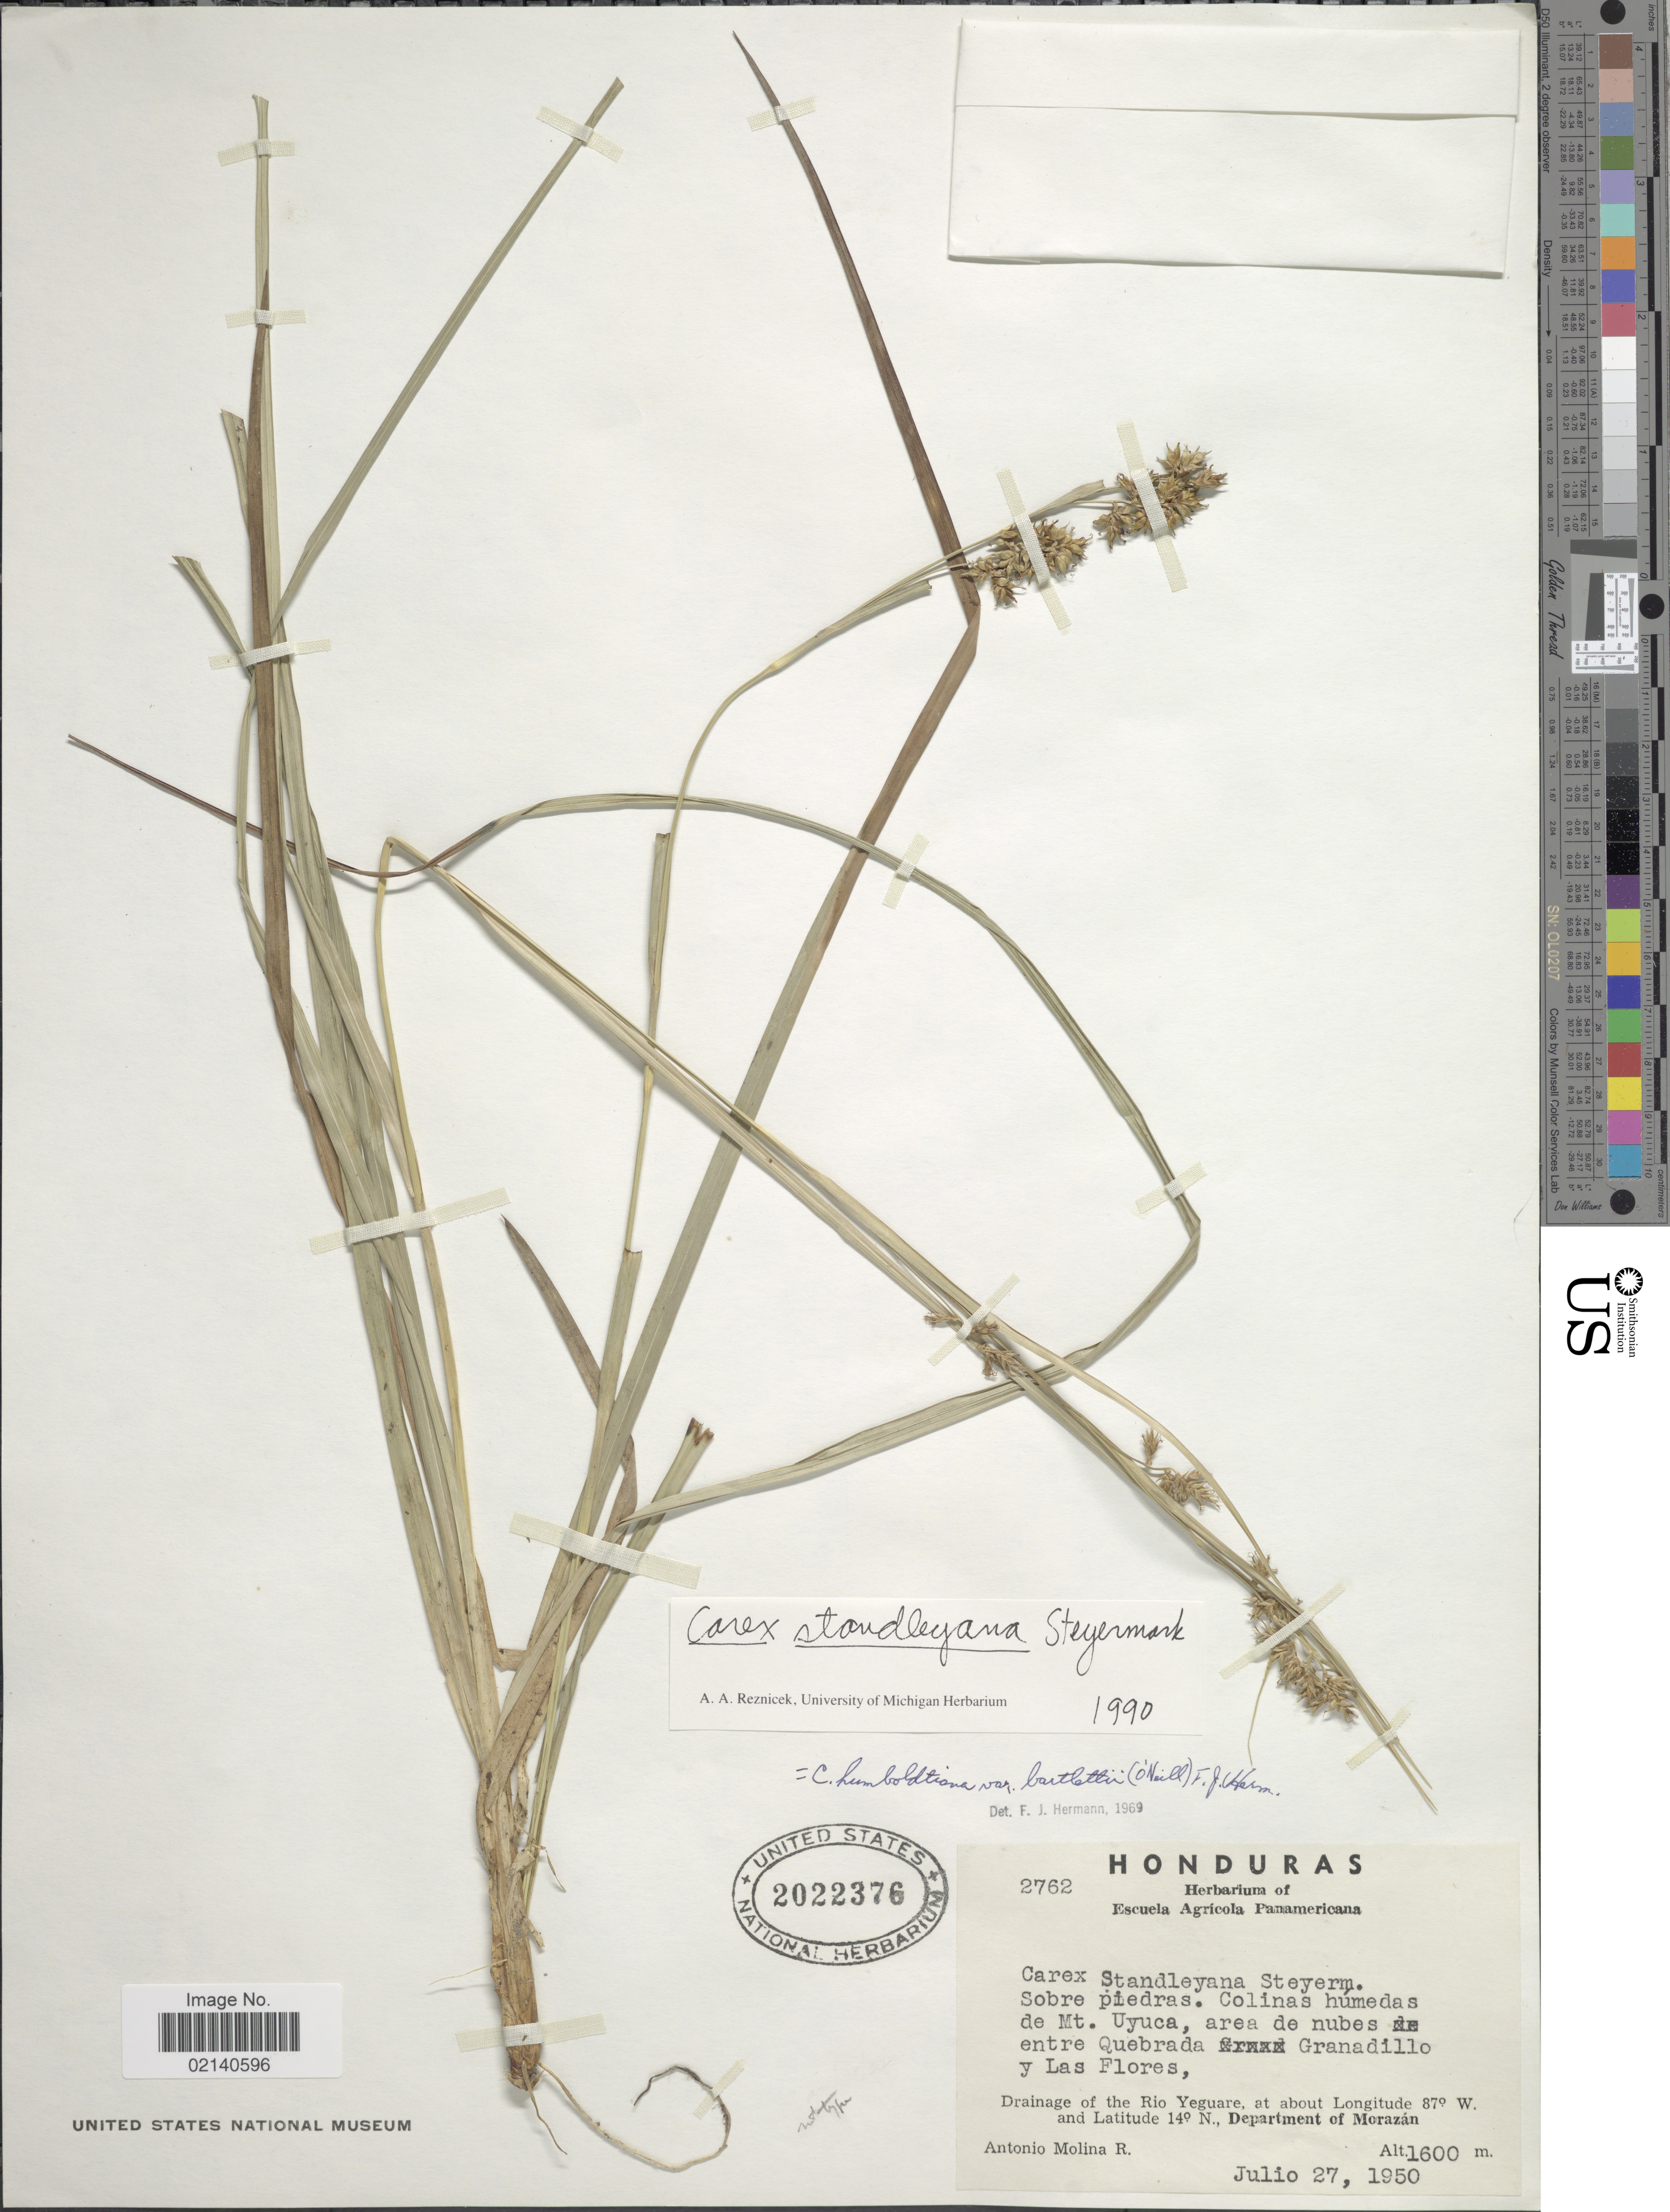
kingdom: Plantae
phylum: Tracheophyta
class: Liliopsida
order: Poales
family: Cyperaceae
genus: Carex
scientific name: Carex standleyana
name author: Steyerm.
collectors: A. Molina R.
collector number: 2762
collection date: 1950-07-27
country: Honduras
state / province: Fco. Morazán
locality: Colinas humedas de Mt. Uyuca, area de nubes entre Quebrada Granadillo y Las Flores, Drainage of the Rio Yeguare, Department of Morazan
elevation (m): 1600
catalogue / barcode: US 2022376